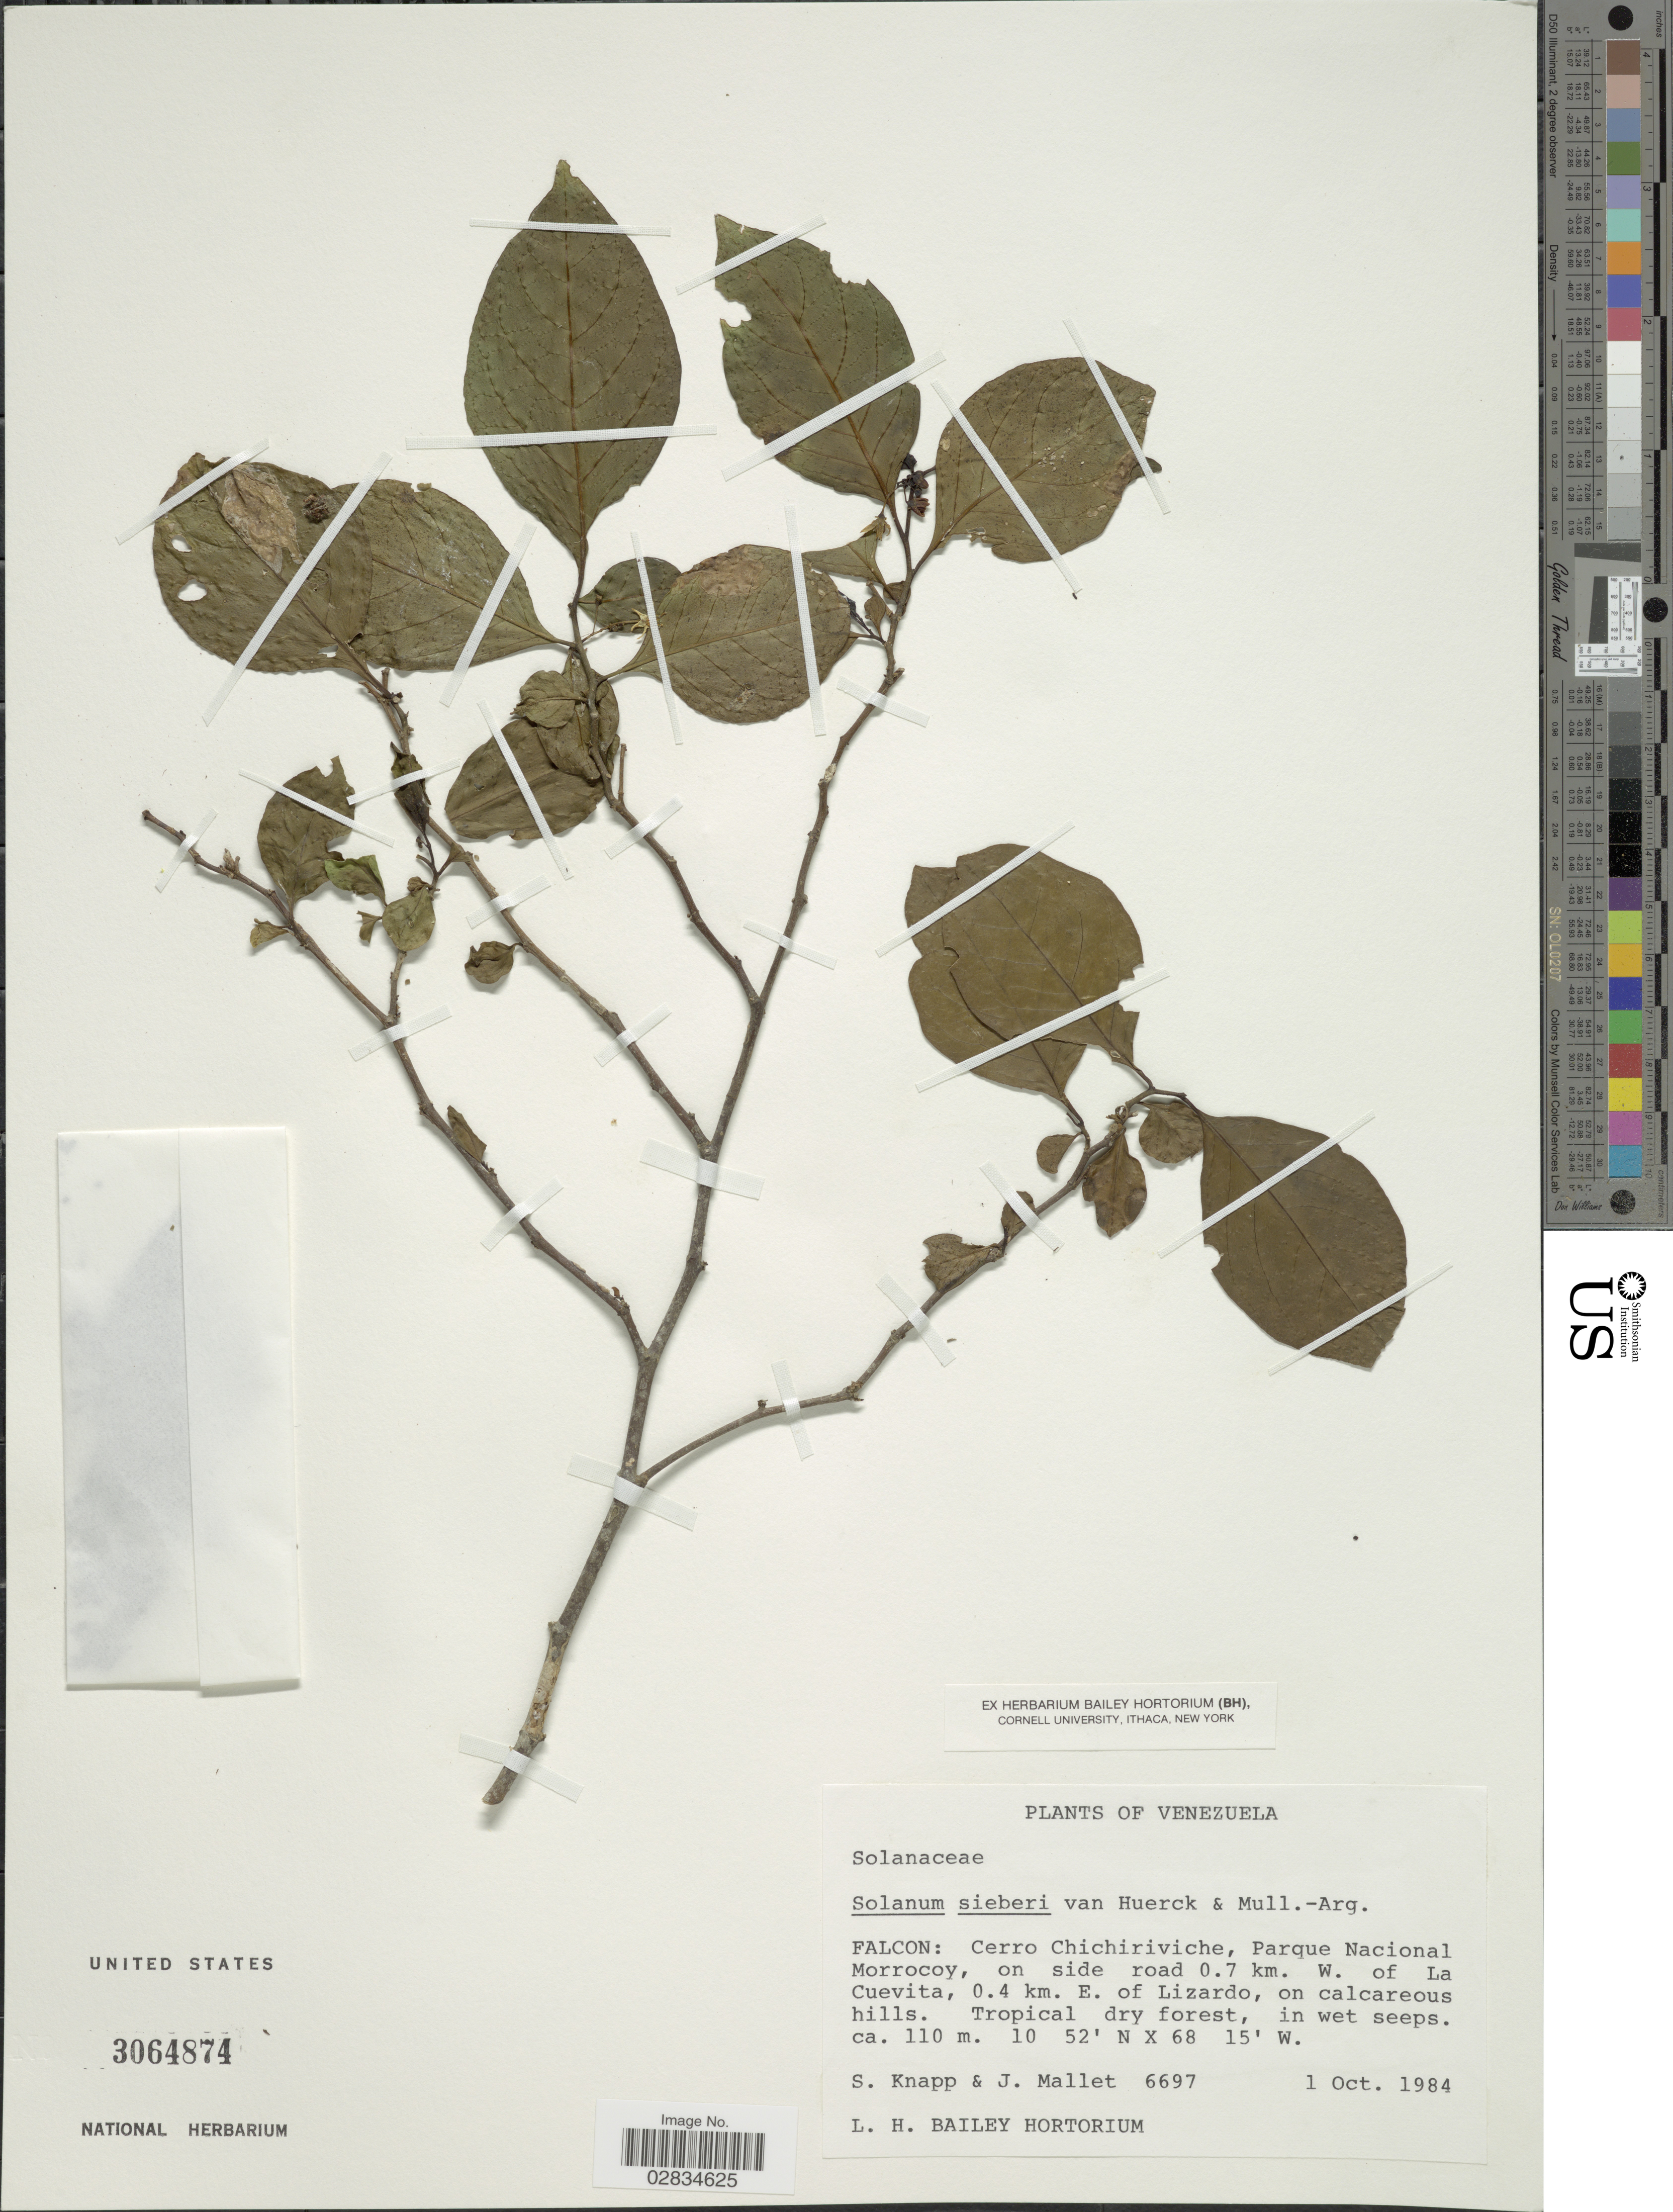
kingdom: Plantae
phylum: Tracheophyta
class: Magnoliopsida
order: Solanales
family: Solanaceae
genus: Solanum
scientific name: Solanum sieberi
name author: Van Heurck & Müll. Arg.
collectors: S. Knapp & J. Mallet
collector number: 6697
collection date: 1984-10-01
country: Venezuela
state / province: Falcón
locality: Falcon: Cerro Chichiriviche, Parque Nacional Morrocoy, on side road 0.7 km. W. of La Cuevita, 0.4 km. E. of Lizardo.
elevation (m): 110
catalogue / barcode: US 3064874